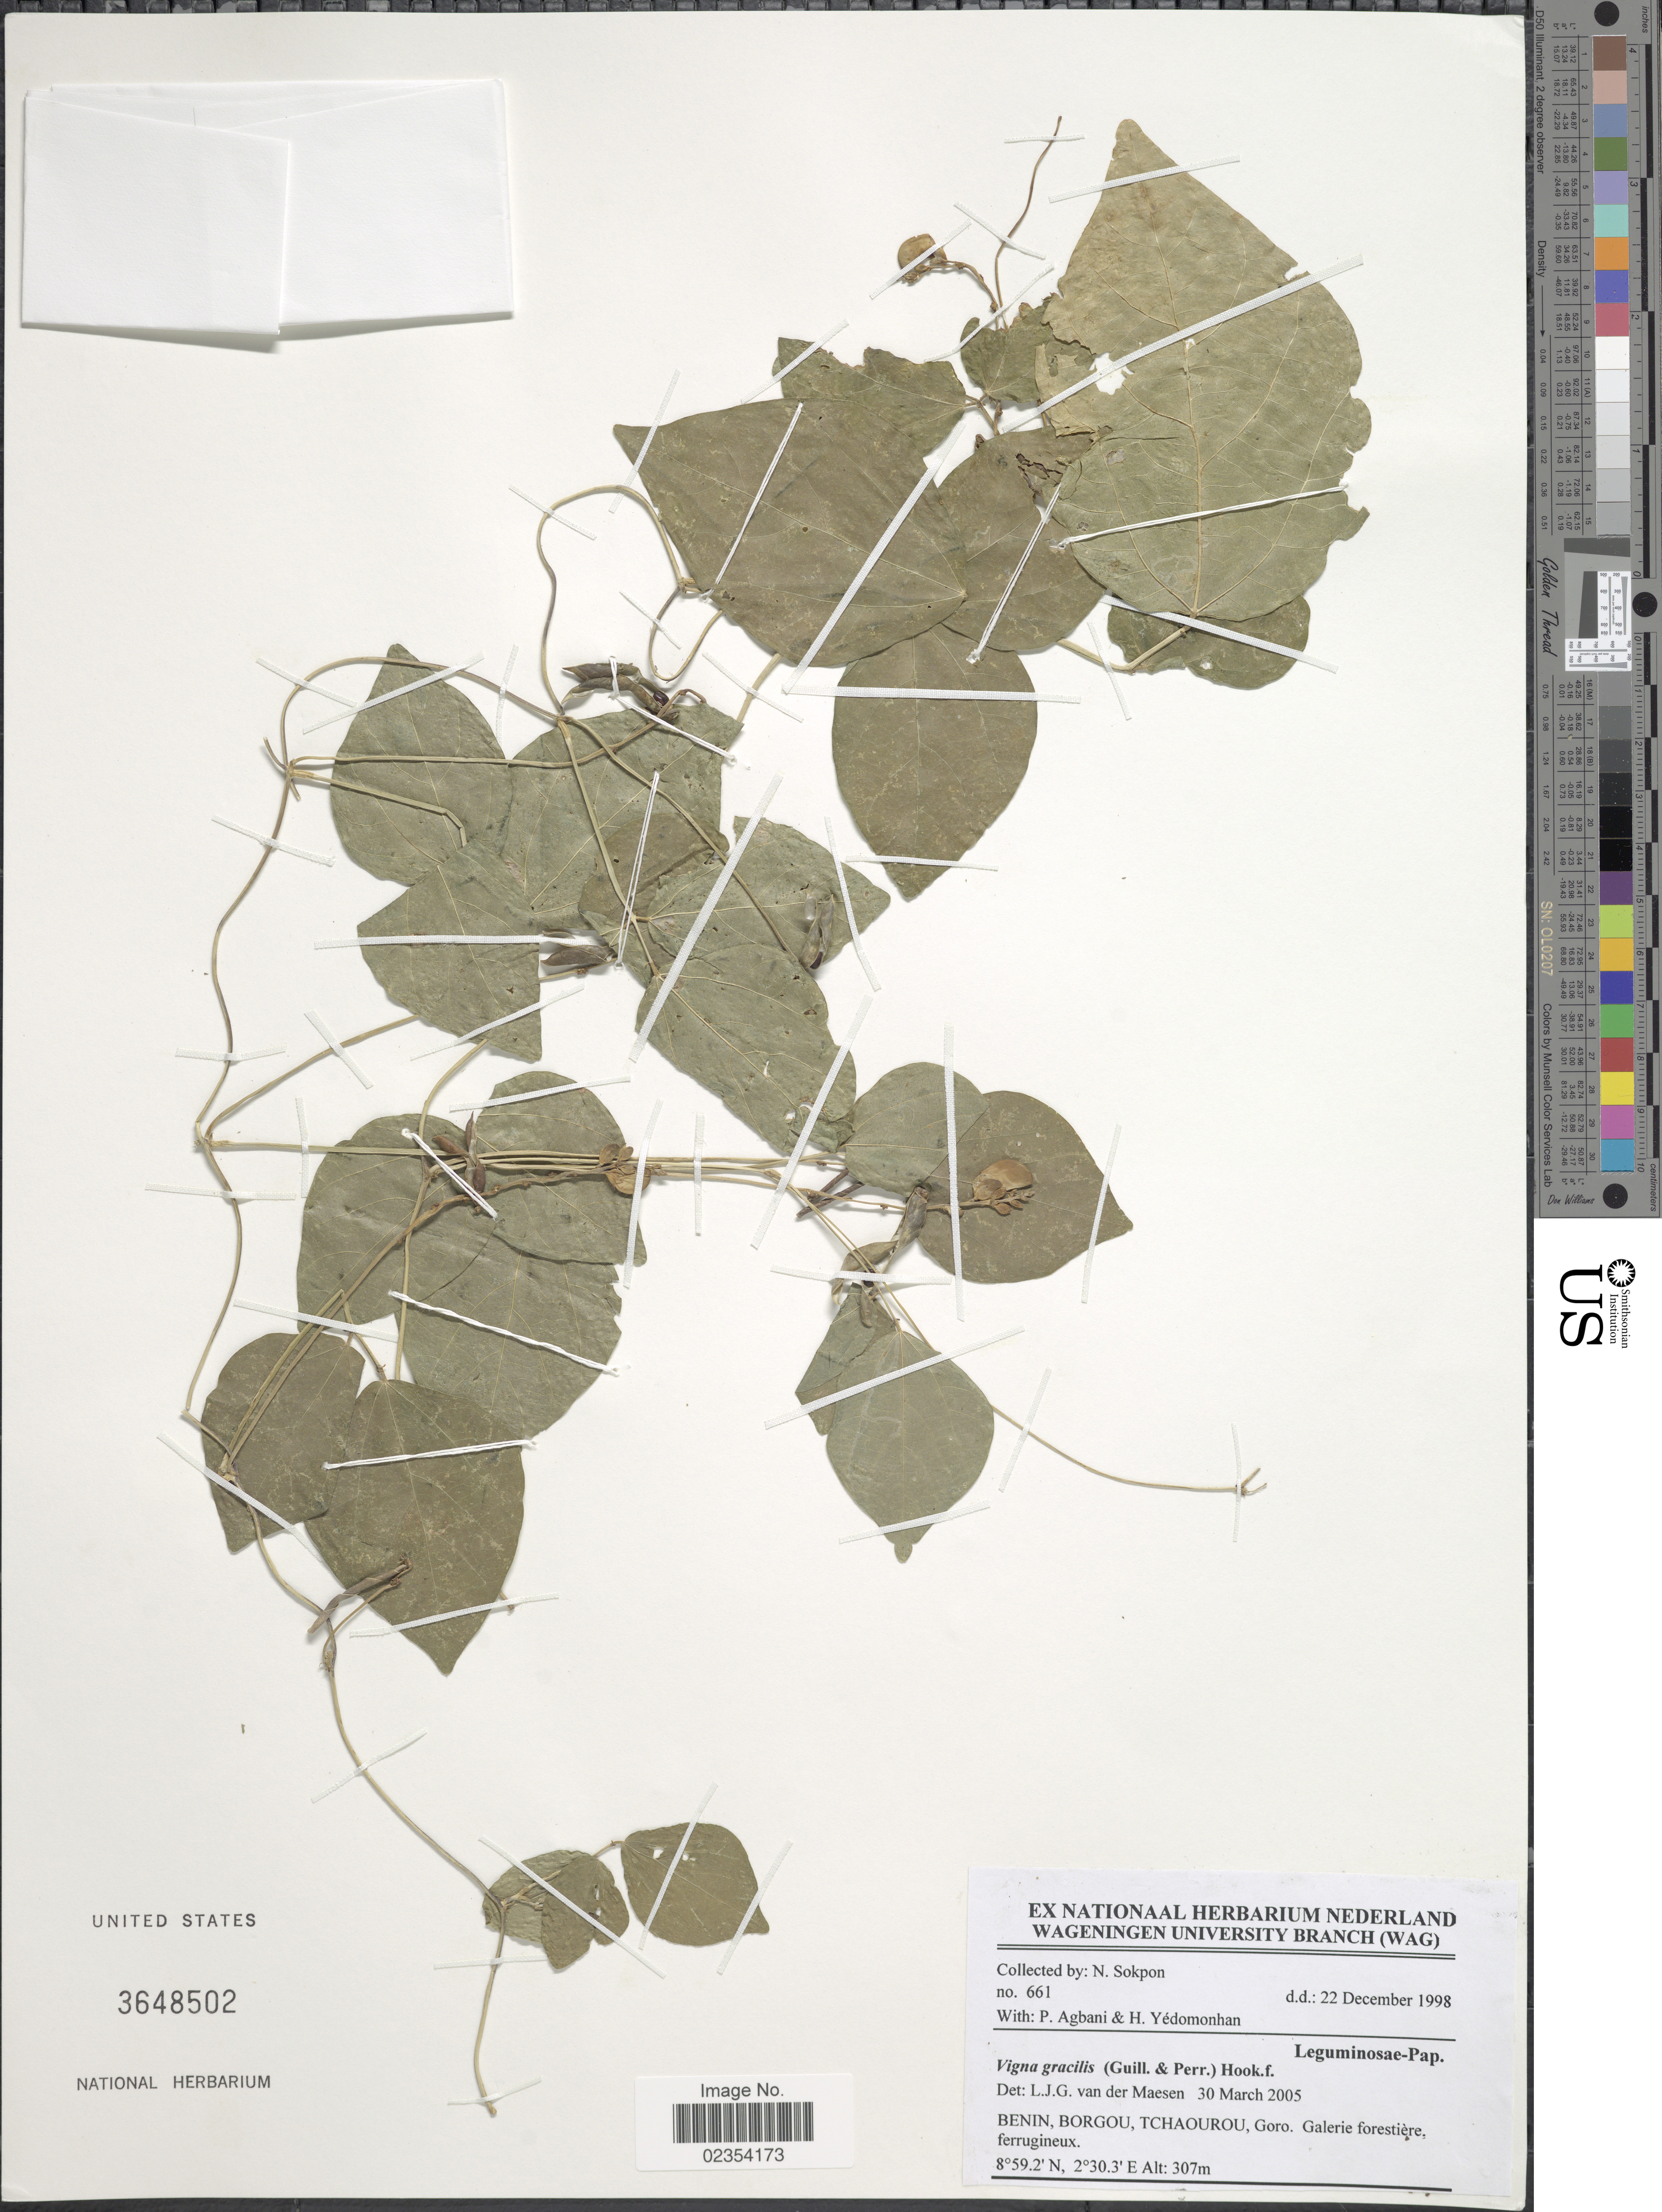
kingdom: Plantae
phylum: Tracheophyta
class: Magnoliopsida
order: Fabales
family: Fabaceae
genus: Vigna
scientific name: Vigna gracilis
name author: (Guill. & Perr.) Hook. f.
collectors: N. Sokpon, P. Agbani & H. Yedomonhan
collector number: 661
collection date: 1998-12-22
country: Benin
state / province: Borgou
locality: Tchaourou, Goro.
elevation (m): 307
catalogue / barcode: US 3648502